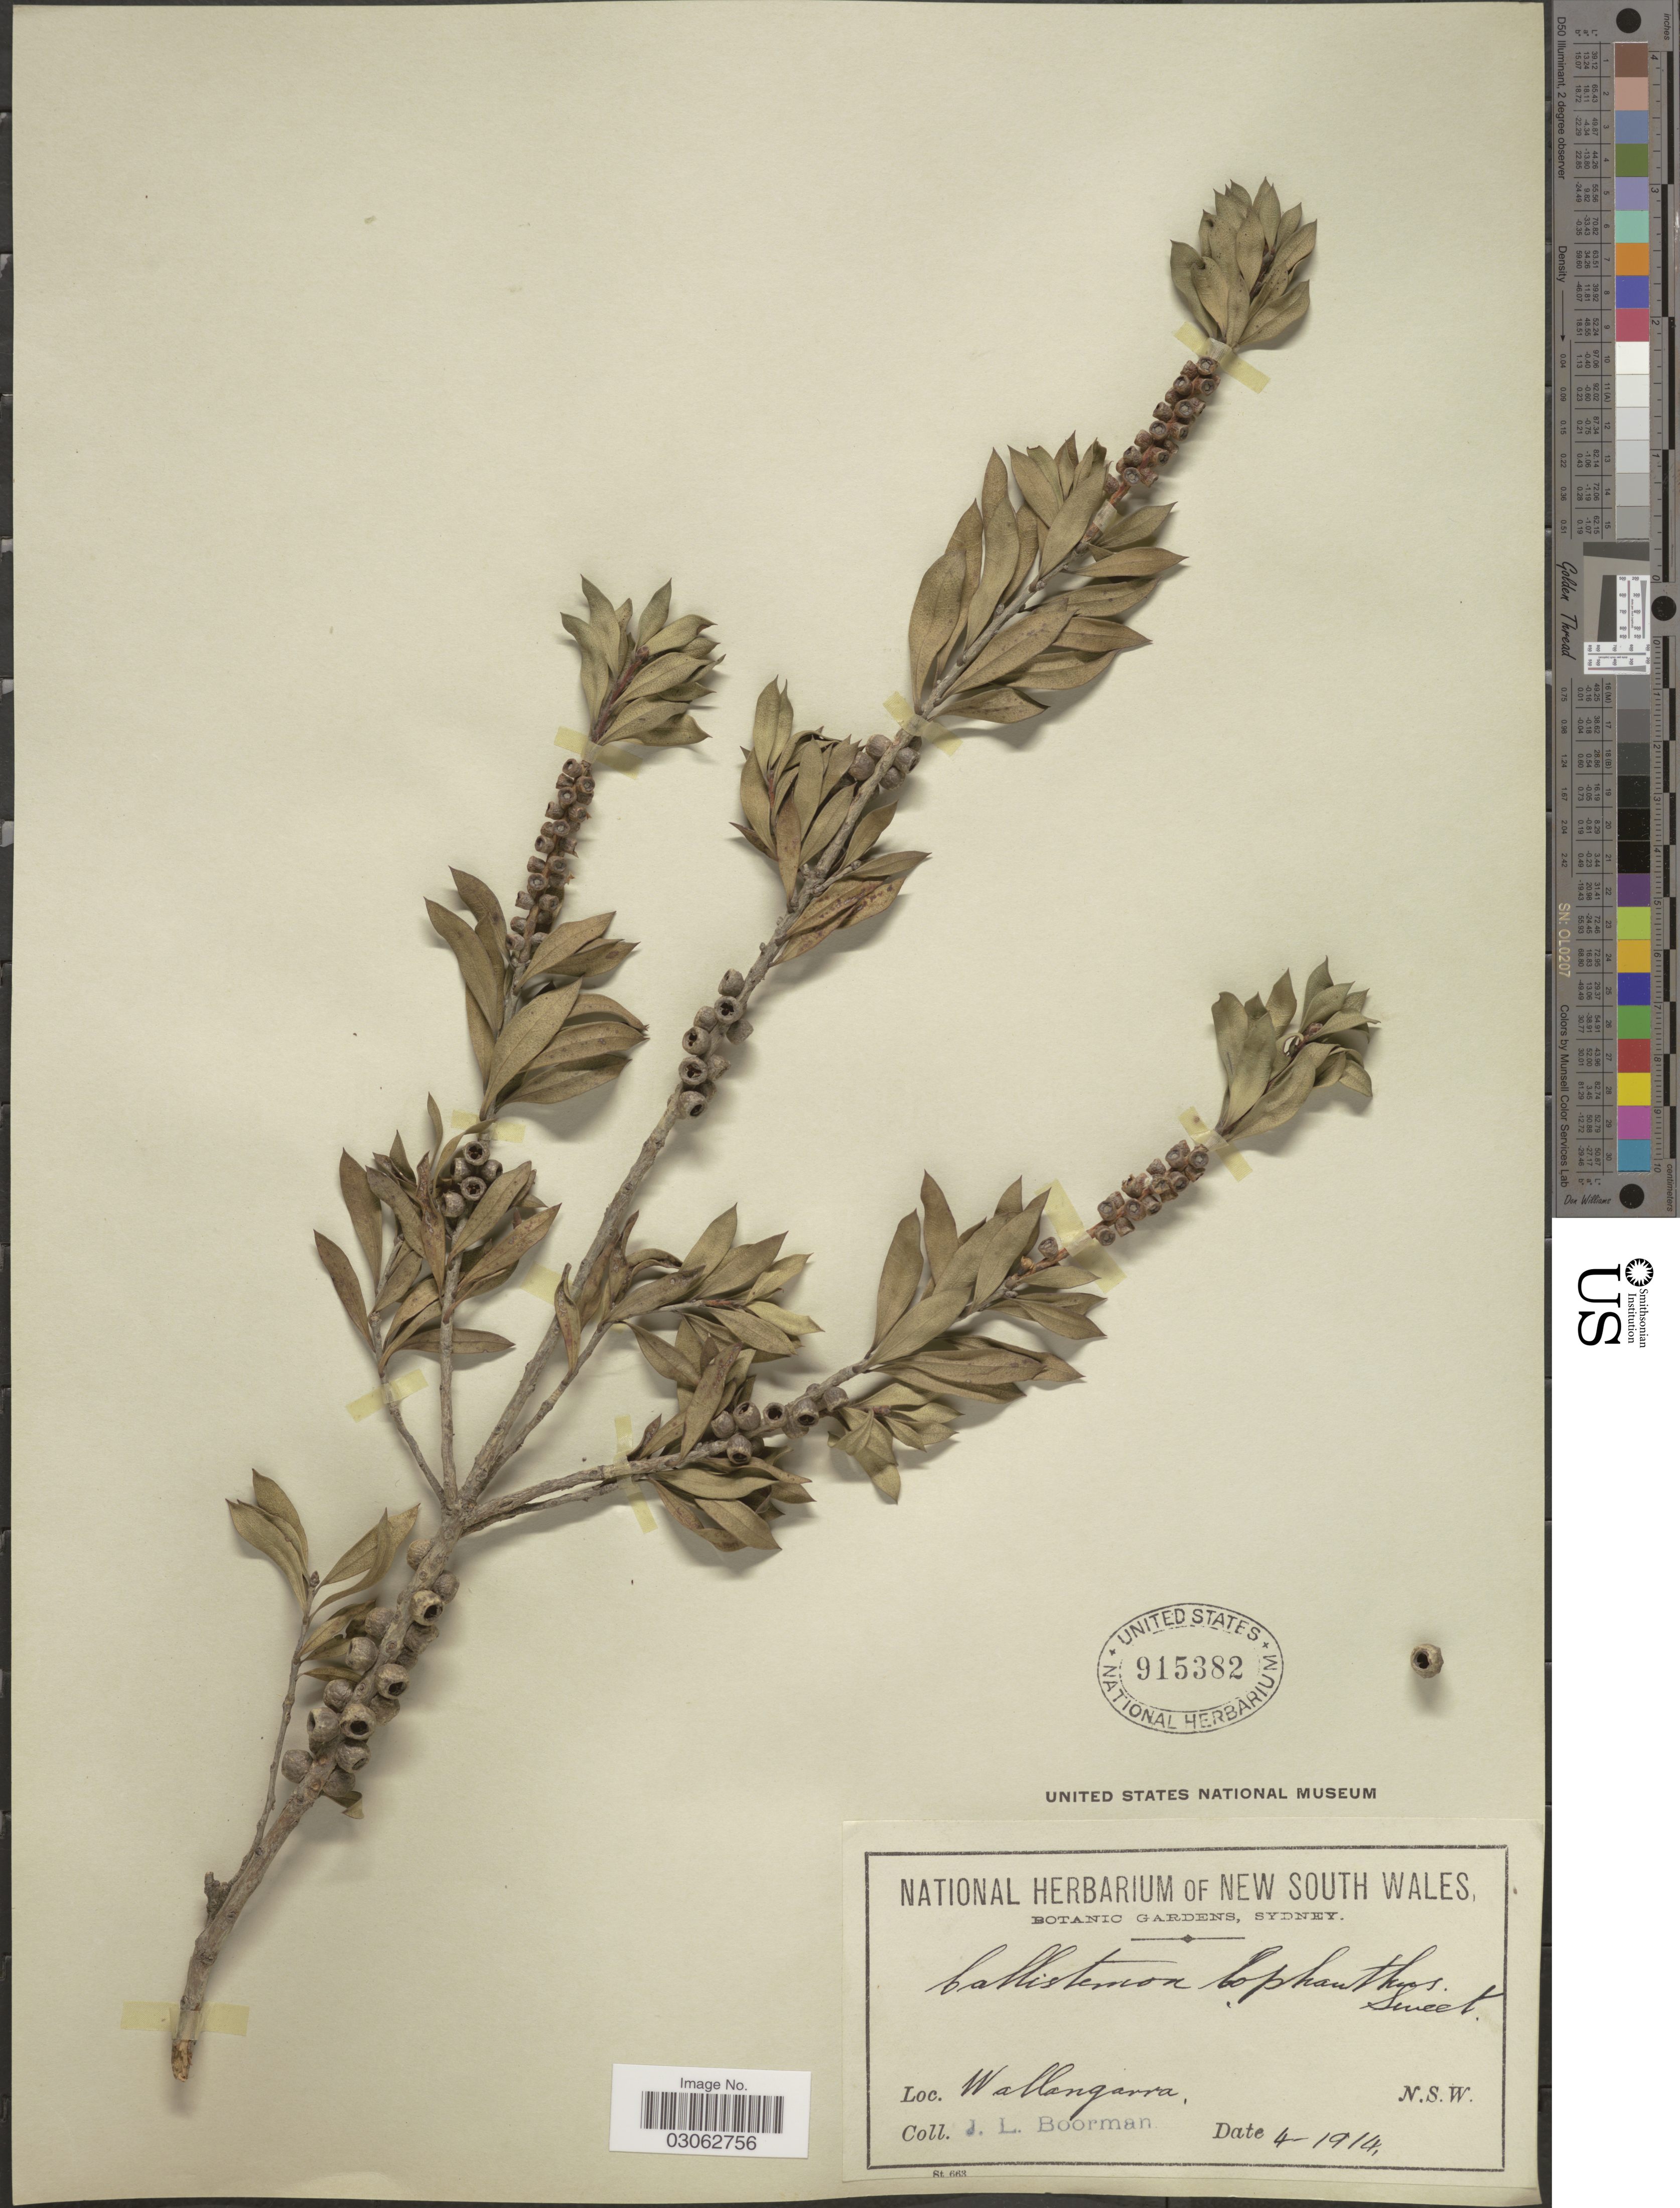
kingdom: Plantae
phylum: Tracheophyta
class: Magnoliopsida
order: Myrtales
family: Myrtaceae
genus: Callistemon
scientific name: Callistemon lophanthus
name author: (Vent.) Sweet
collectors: J. Boorman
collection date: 1914-04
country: Australia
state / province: New South Wales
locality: Wallangarra, N.S.W.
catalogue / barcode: US 915382